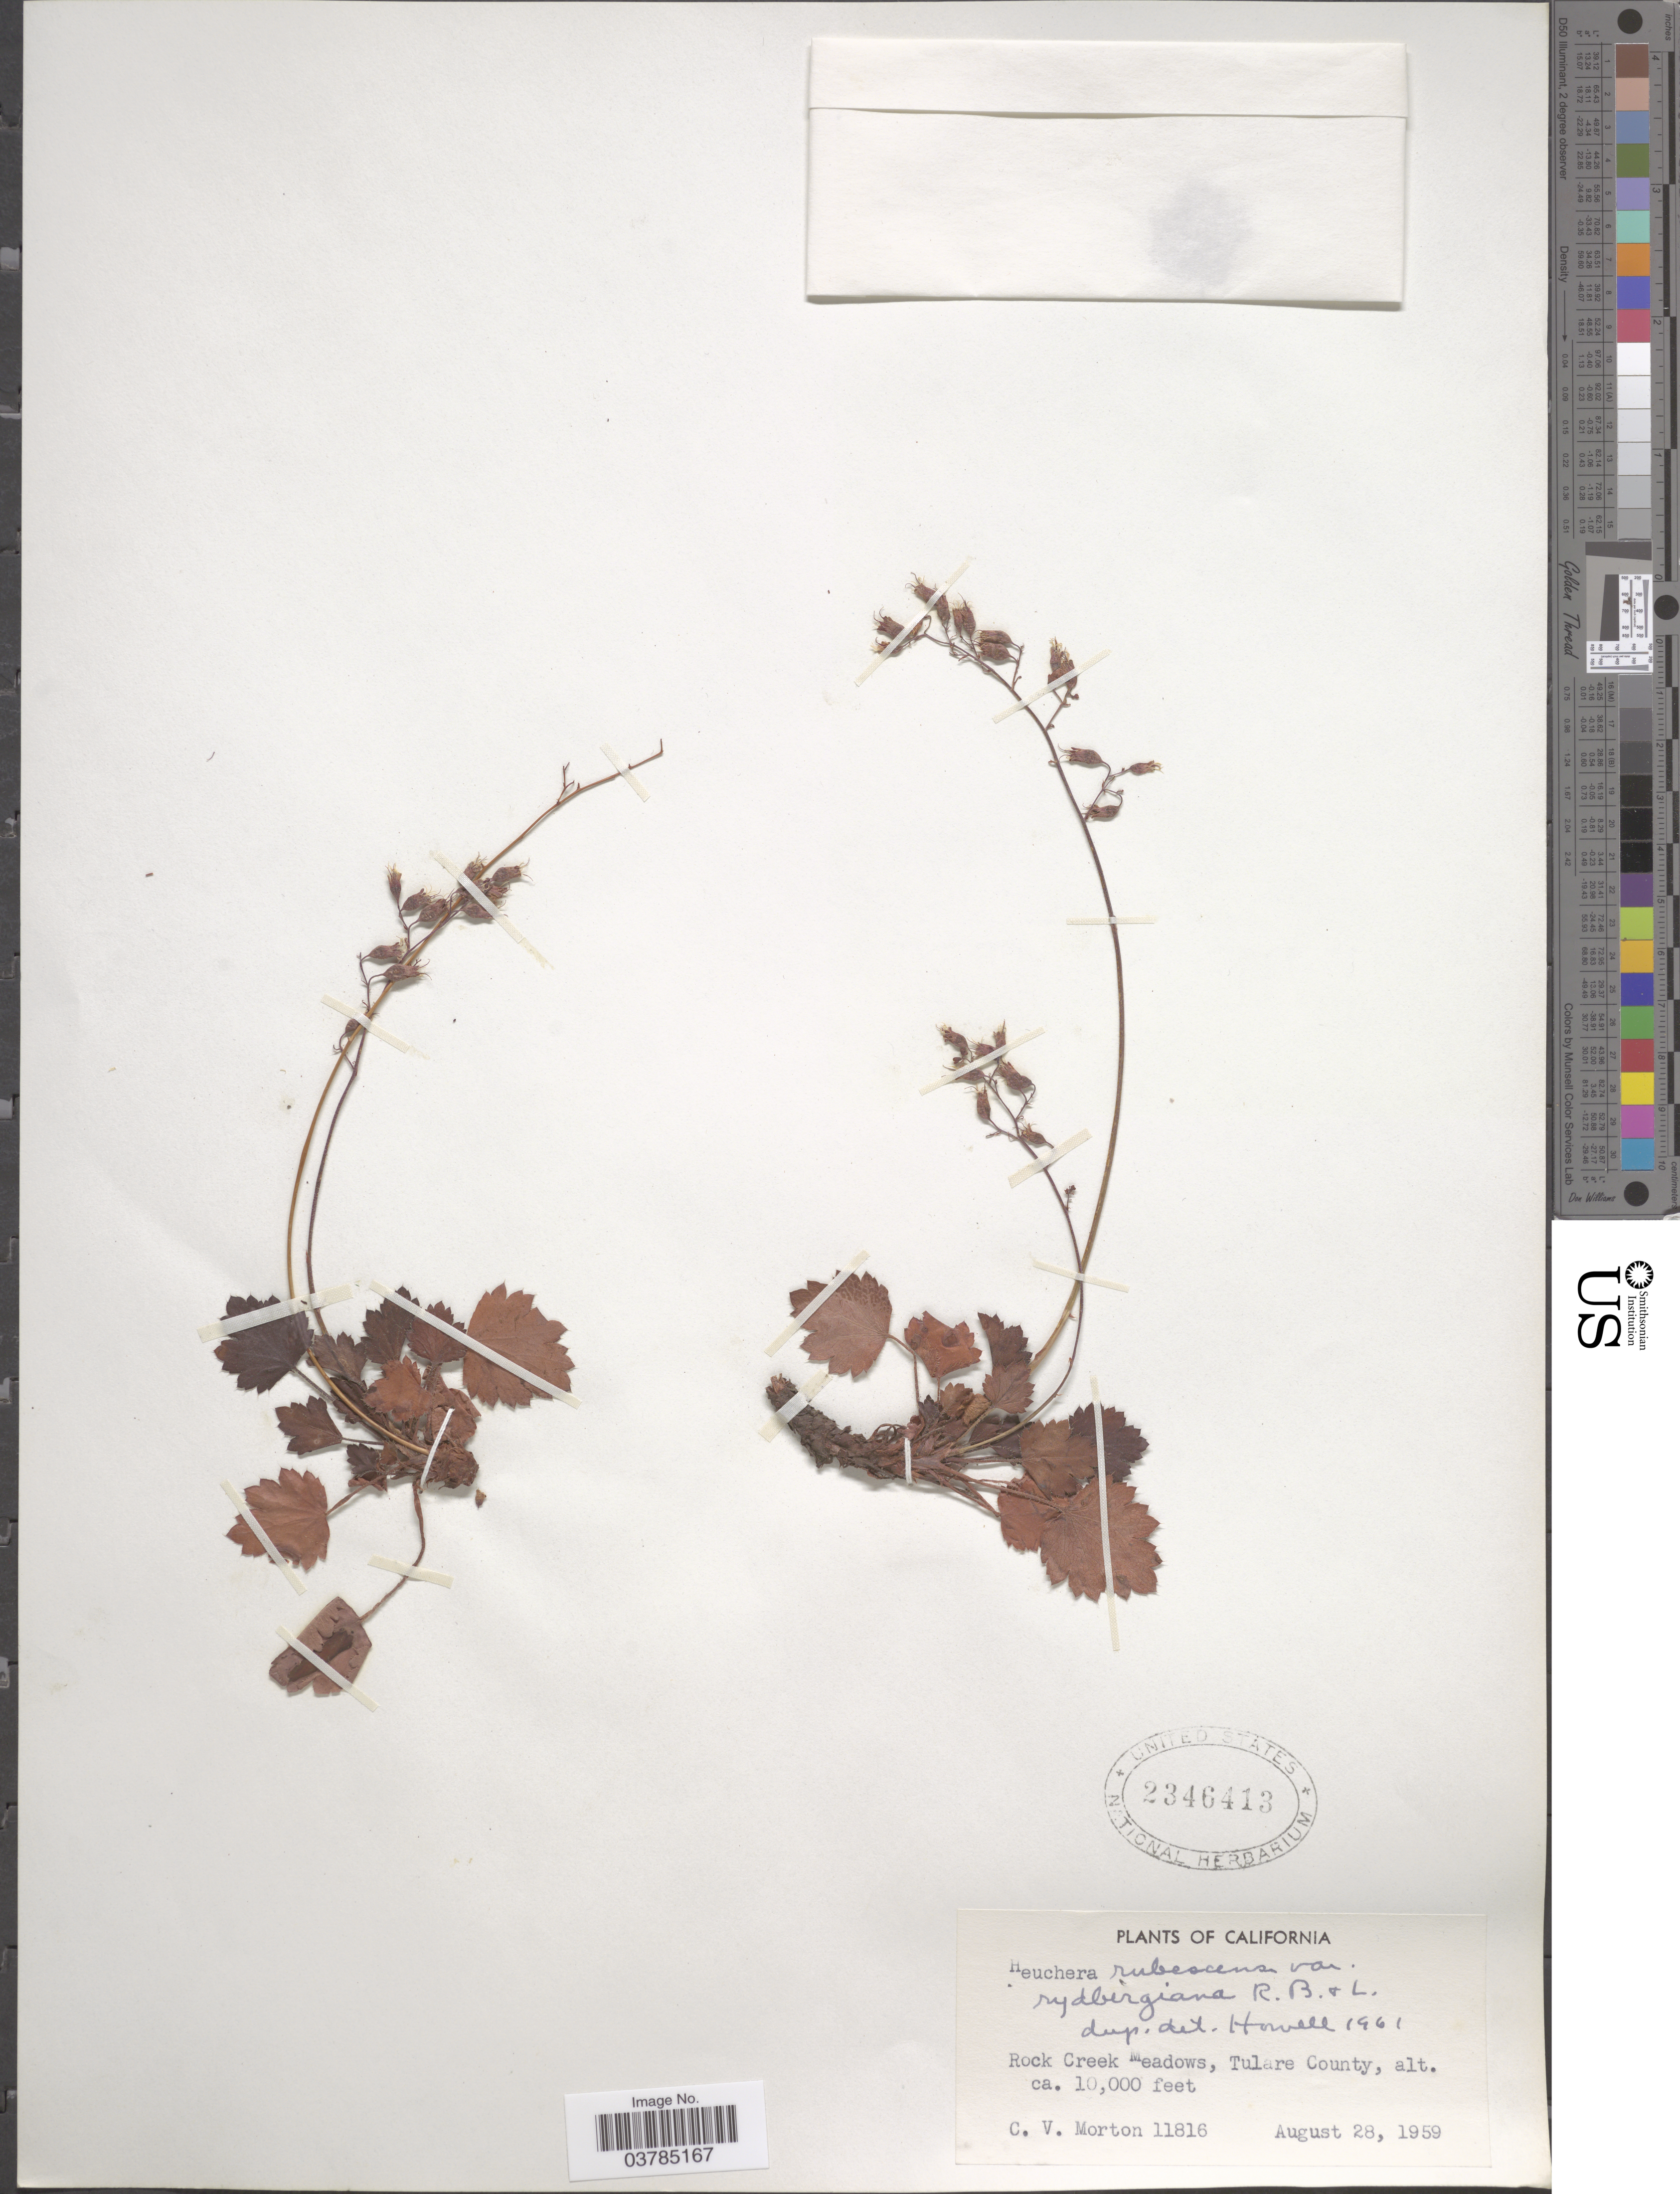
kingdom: Plantae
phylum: Tracheophyta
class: Magnoliopsida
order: Saxifragales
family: Saxifragaceae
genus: Heuchera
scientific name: Heuchera rubescens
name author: Torr.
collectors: C. V. Morton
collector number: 11816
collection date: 1959-08-28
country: United States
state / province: California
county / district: Tulare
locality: Rock Creek Meadows, Tulare County.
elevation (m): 3048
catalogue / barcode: US 2346413